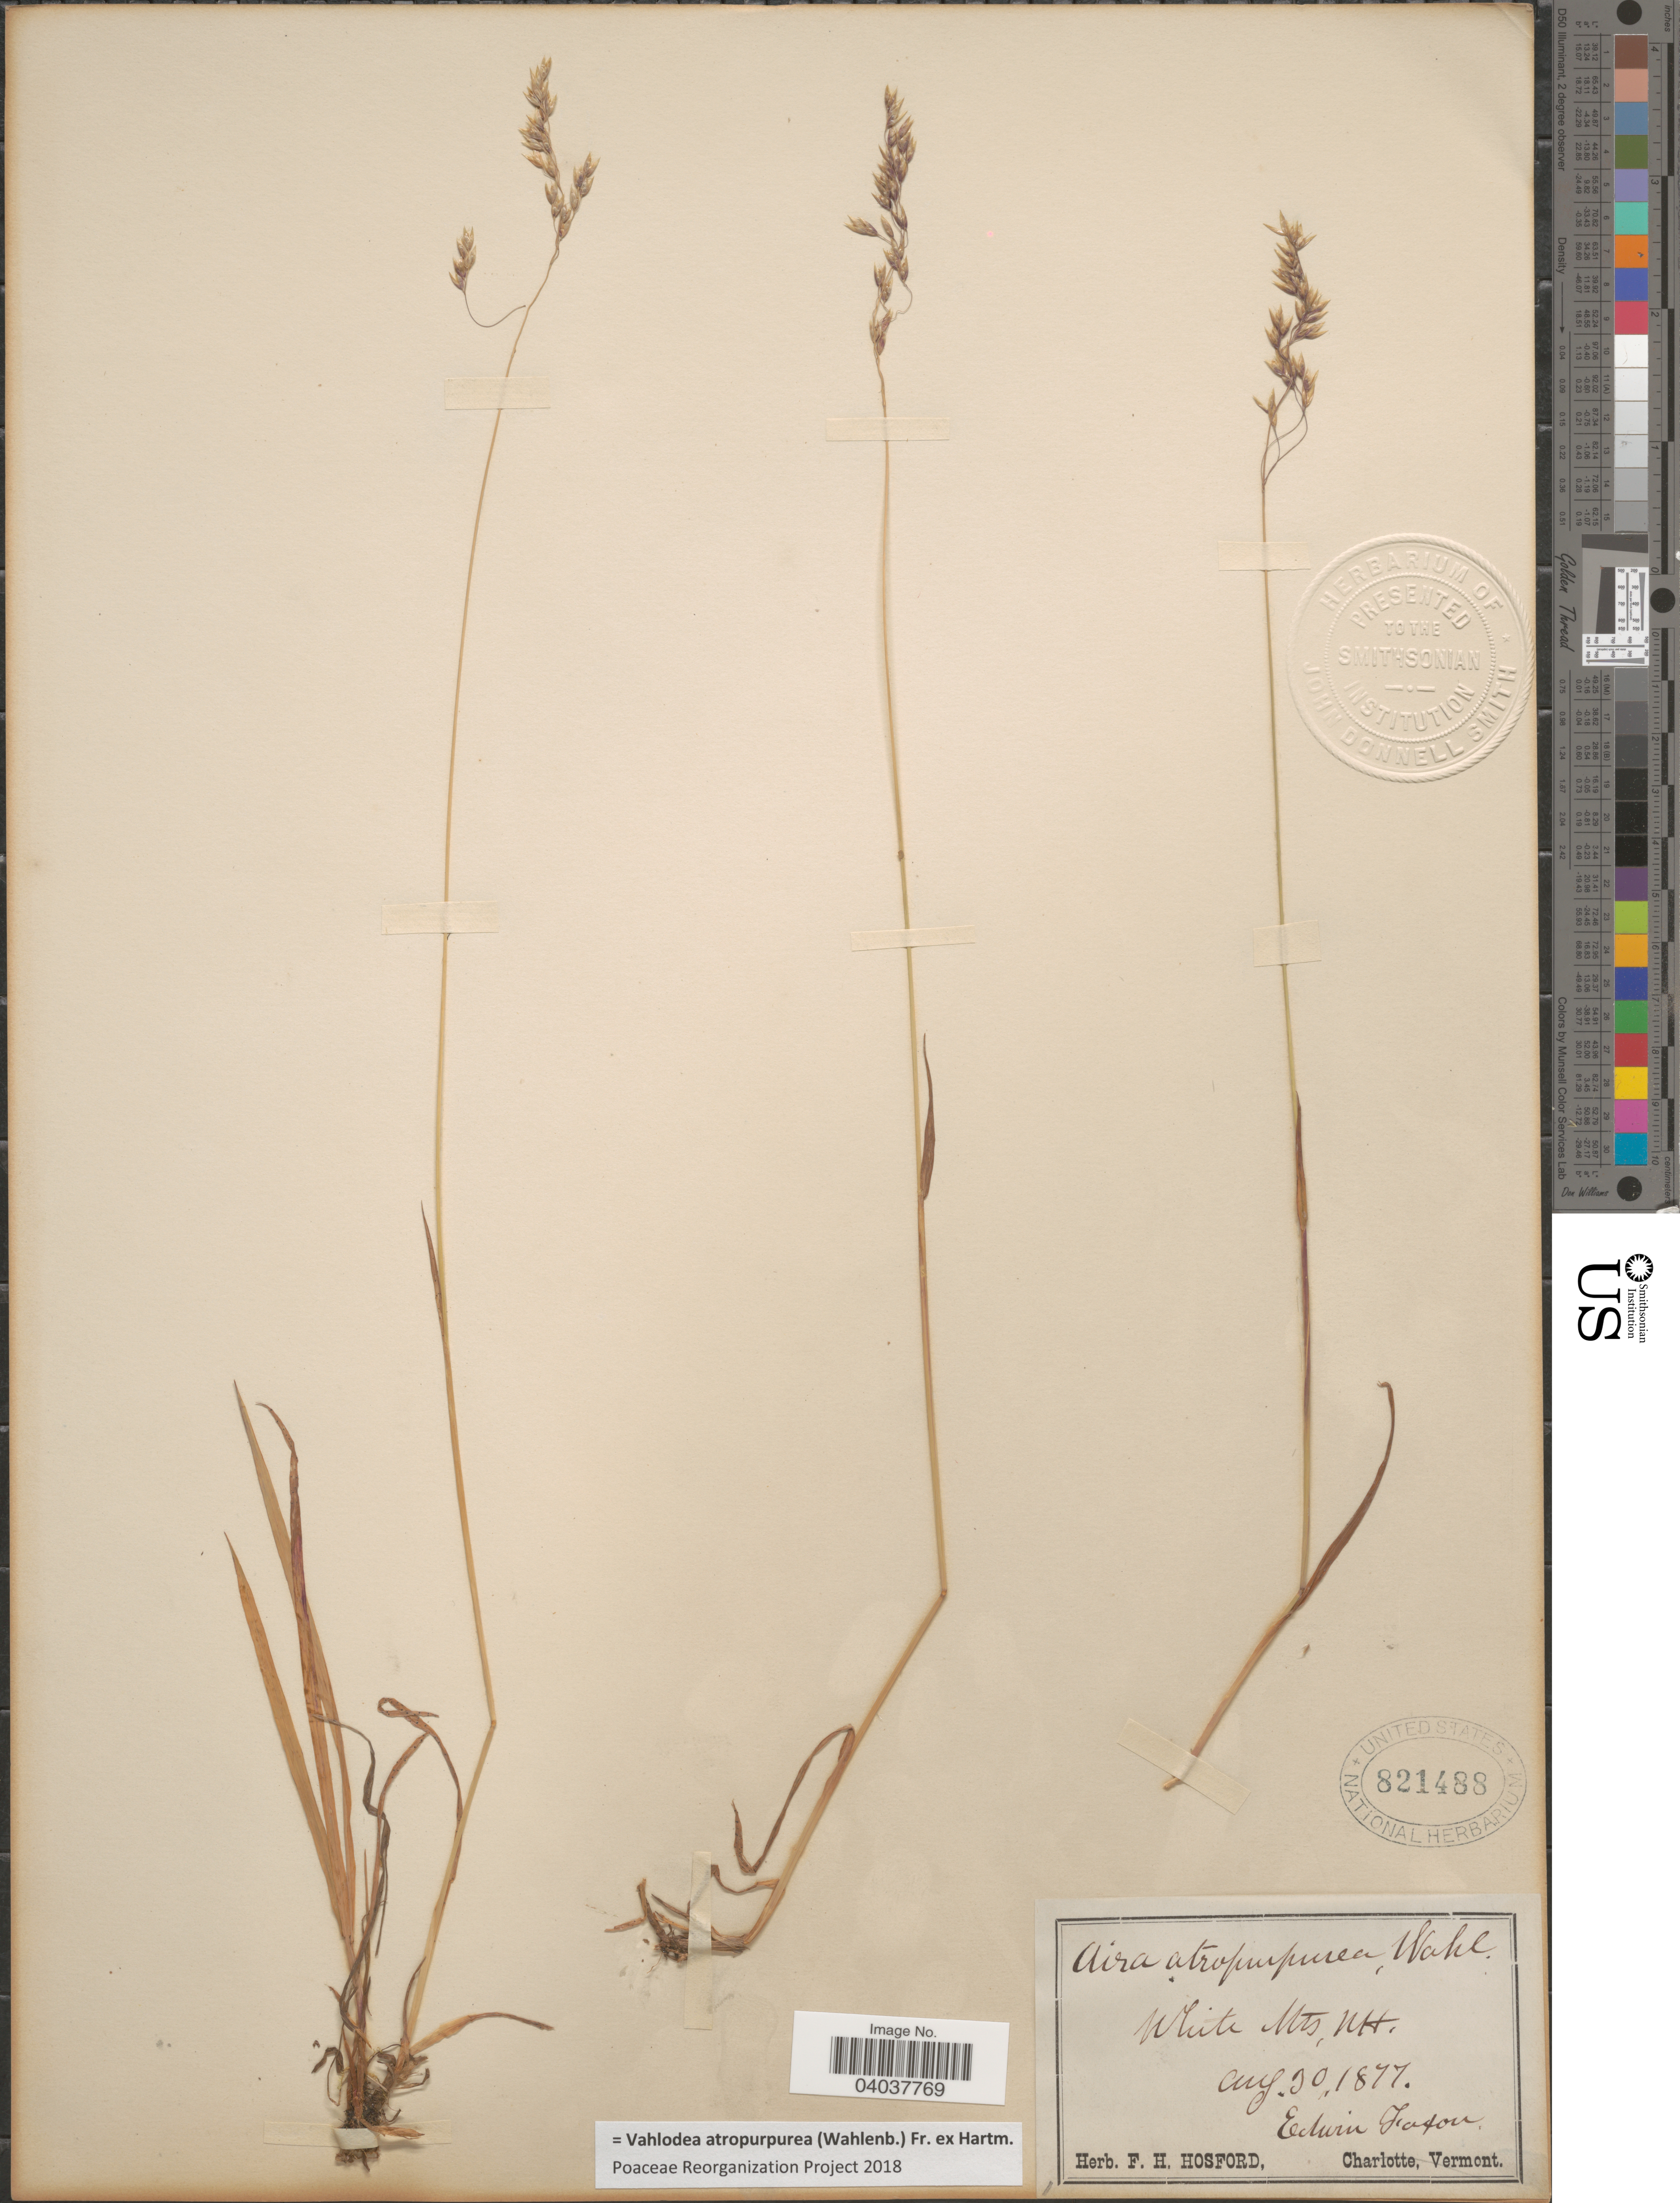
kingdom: Plantae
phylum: Tracheophyta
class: Liliopsida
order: Poales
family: Poaceae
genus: Vahlodea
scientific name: Vahlodea atropurpurea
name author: (Wahlenb.) Fr. ex Hartm.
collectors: E. Faxon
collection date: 1877-08-30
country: United States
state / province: New Hampshire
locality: White Mts.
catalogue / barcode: US 821488